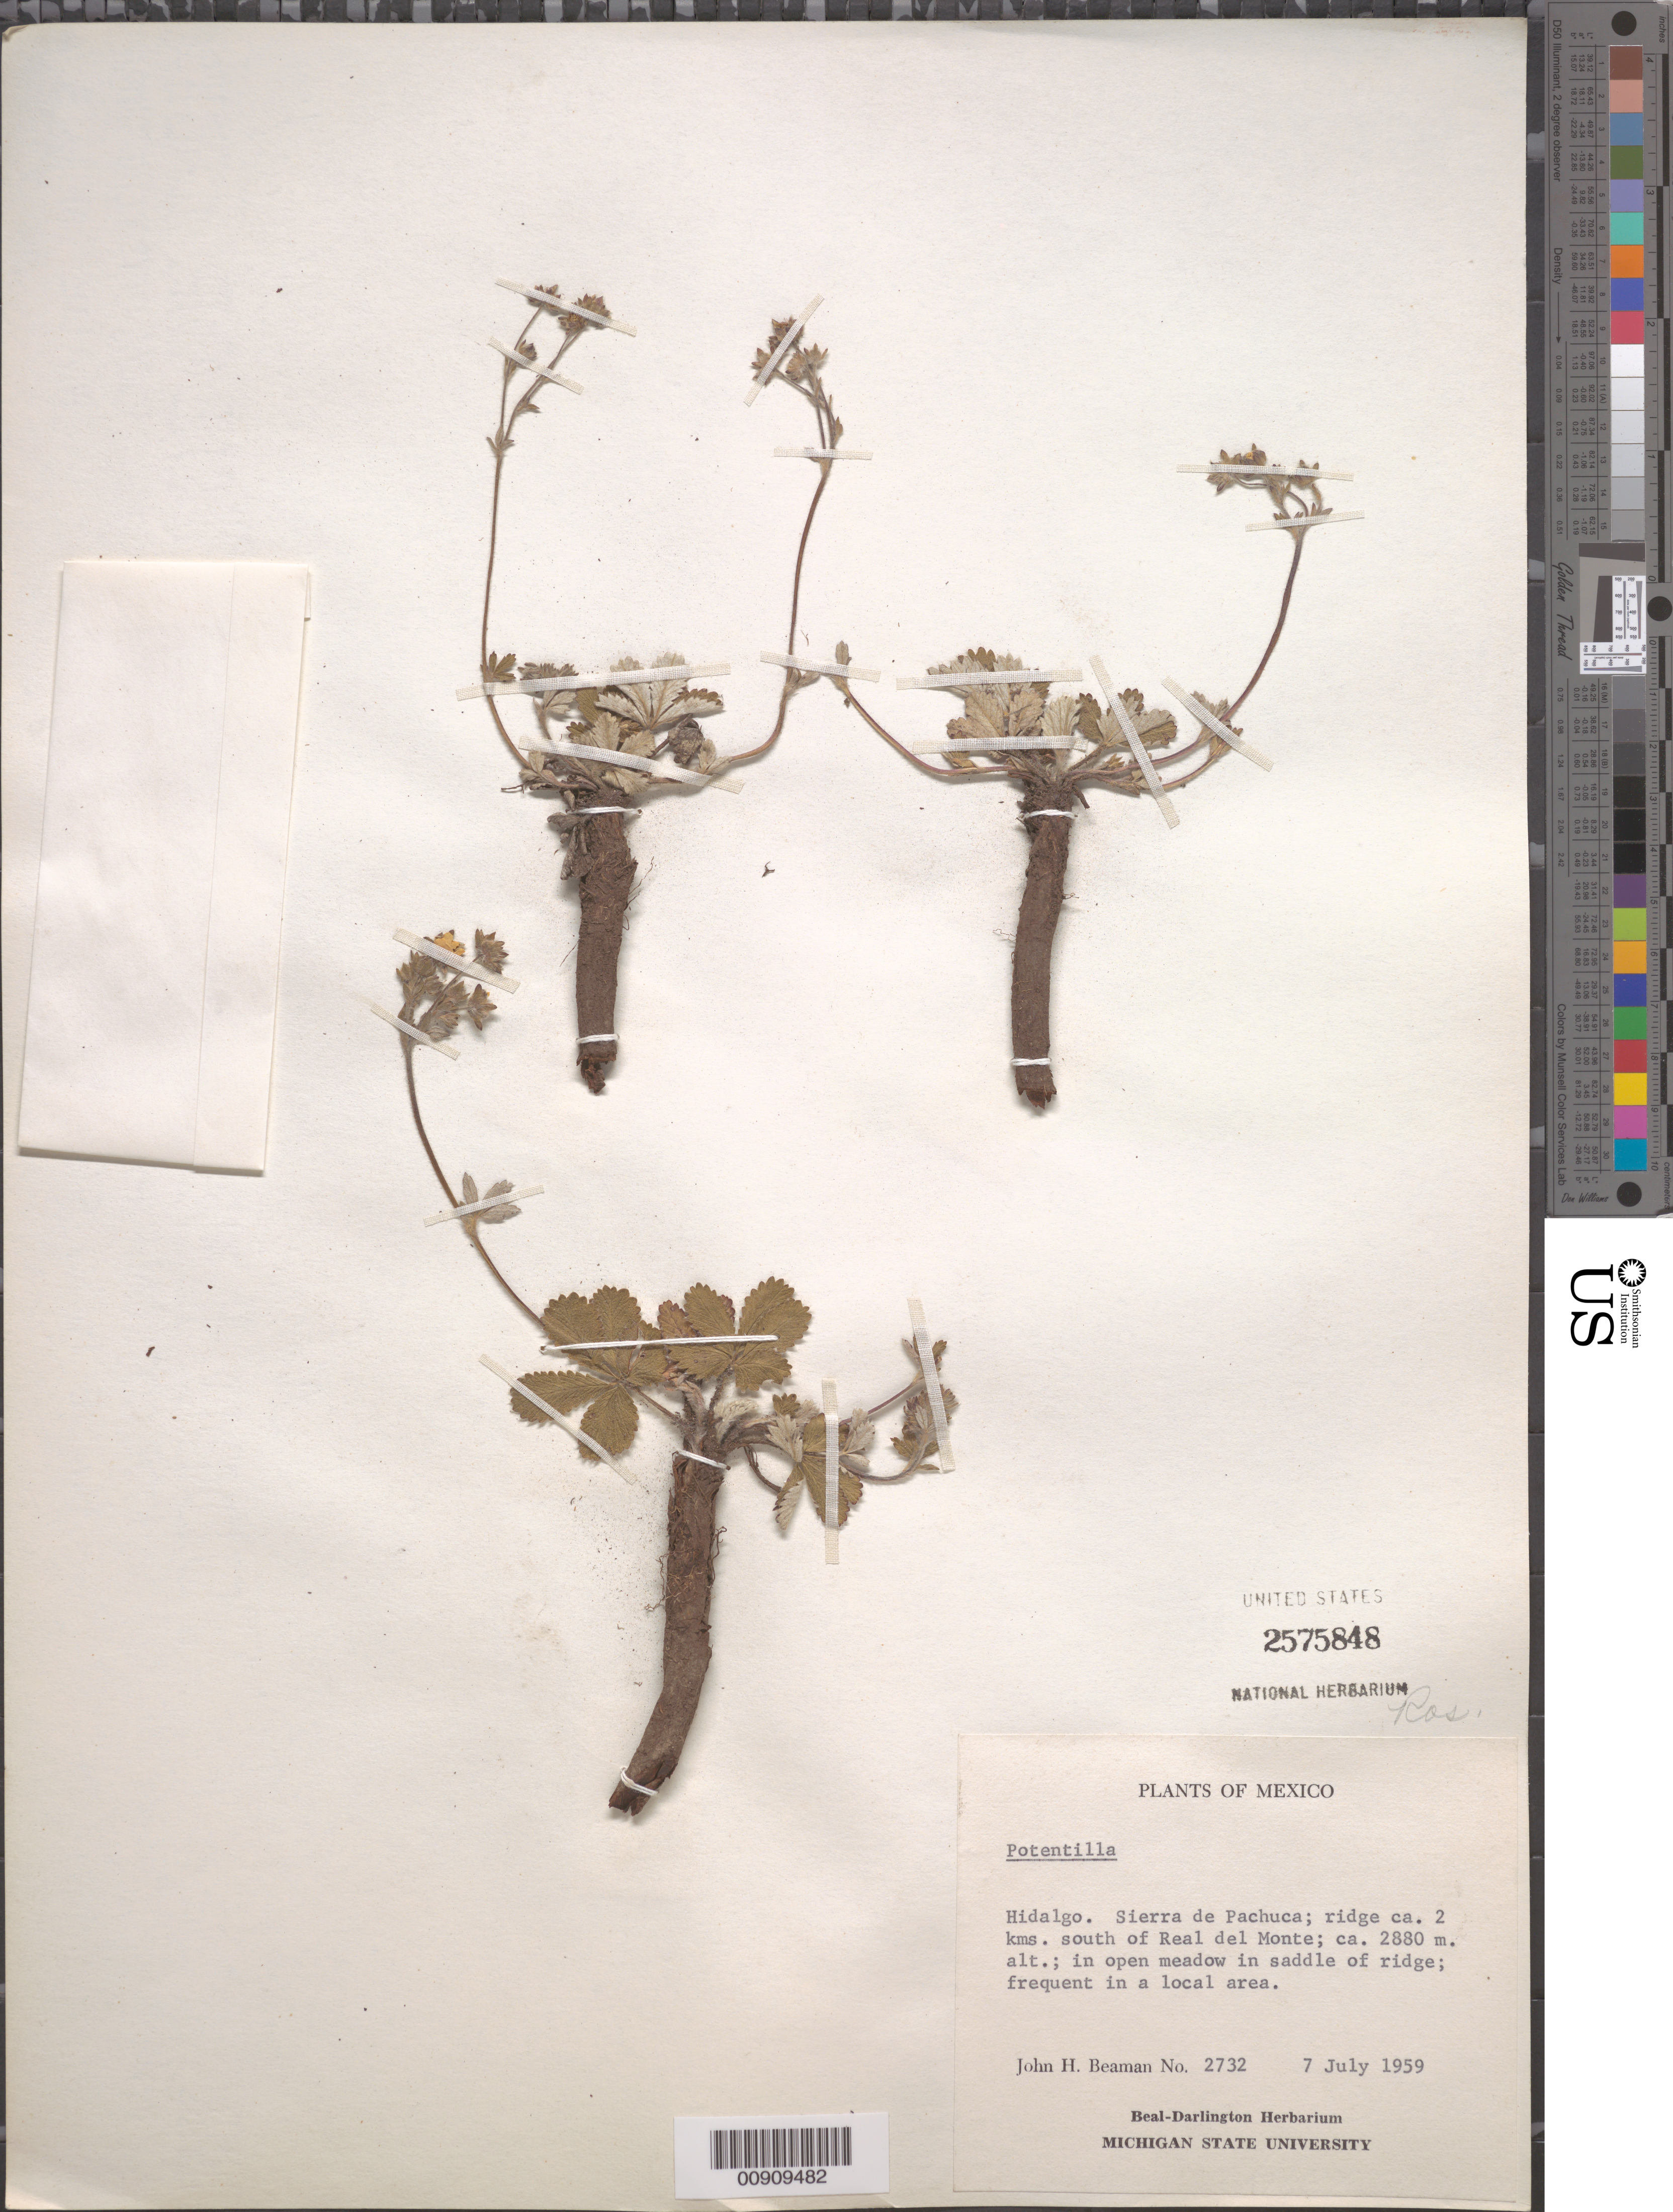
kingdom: Plantae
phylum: Tracheophyta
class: Magnoliopsida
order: Rosales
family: Rosaceae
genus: Potentilla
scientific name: Potentilla sp.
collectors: J. H. Beaman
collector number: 2732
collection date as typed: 07 Jul 1959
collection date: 1959-07-07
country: Mexico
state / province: Hidalgo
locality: Hidalgo. Sierra de Pachuca; ridge ca. 2 kms. South of real del Monte.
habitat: In open meadow in saddle of ridge.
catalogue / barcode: US 2575848